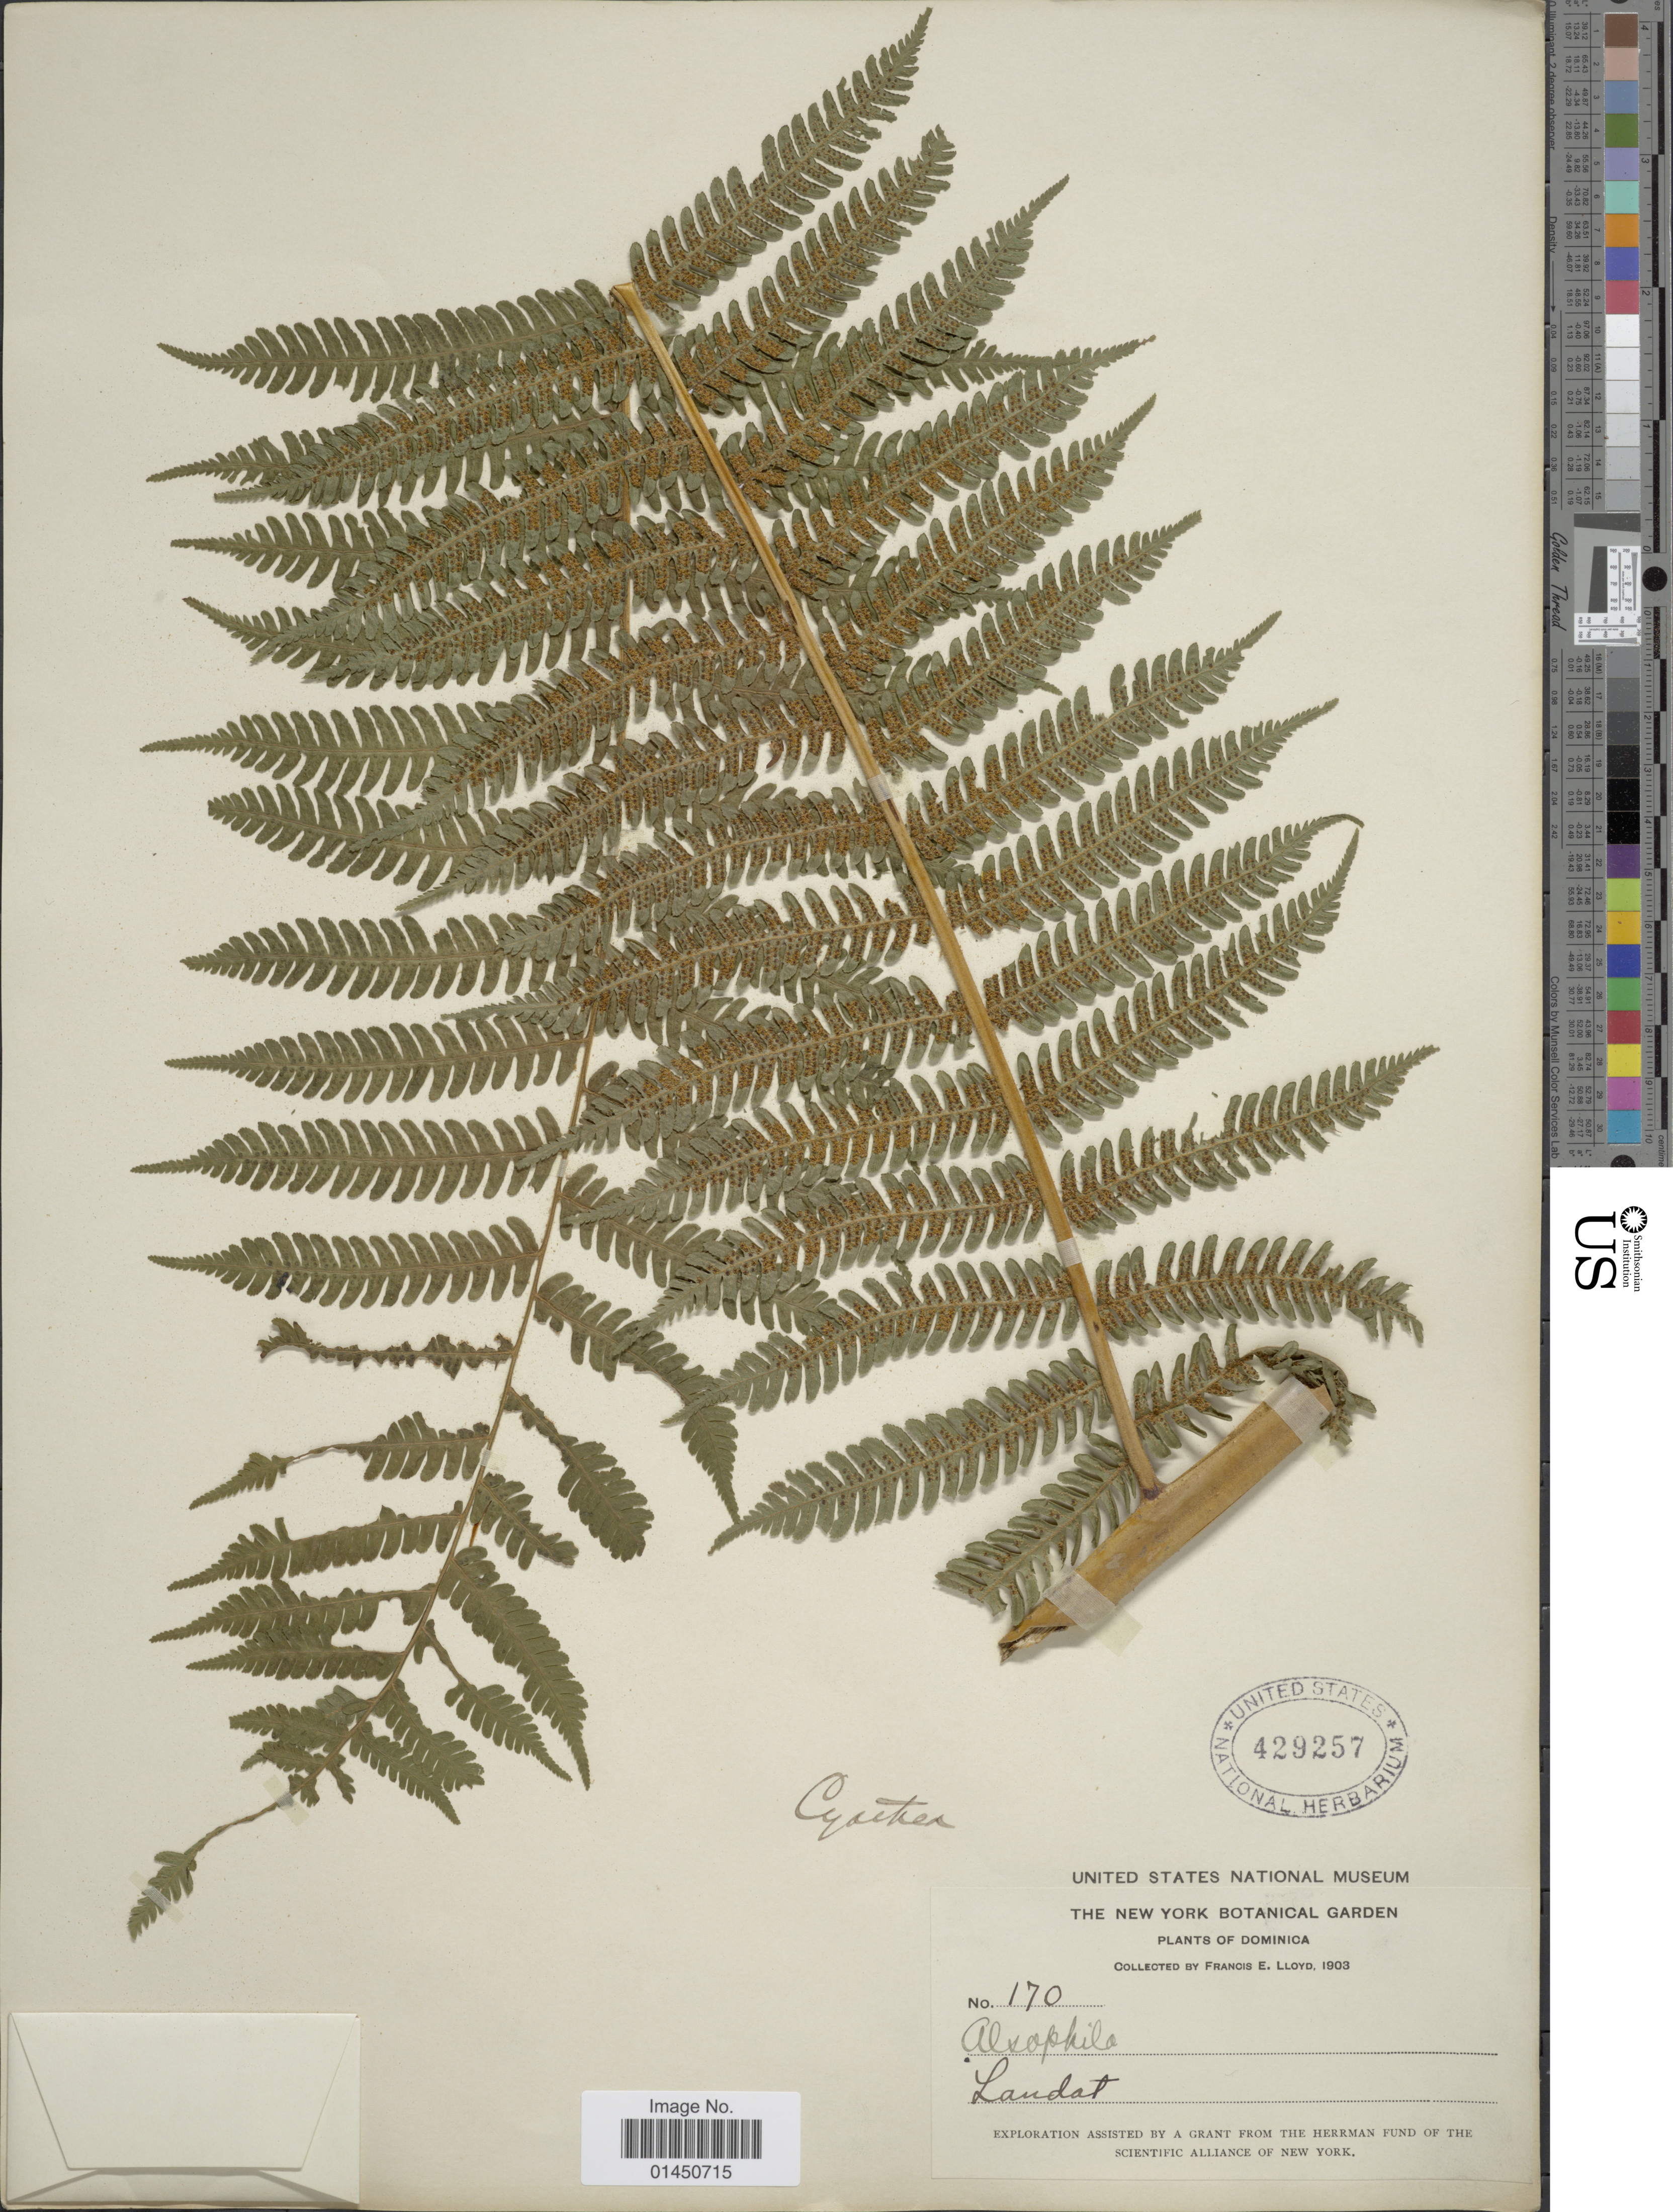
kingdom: Plantae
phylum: Tracheophyta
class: Polypodiopsida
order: Cyatheales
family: Cyatheaceae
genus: Cyathea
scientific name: Cyathea tenera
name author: (J. Sm. ex Hook.) T. Moore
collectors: Lloyd, C. E.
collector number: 170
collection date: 1903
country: Dominica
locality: Laudat.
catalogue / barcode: US 429257